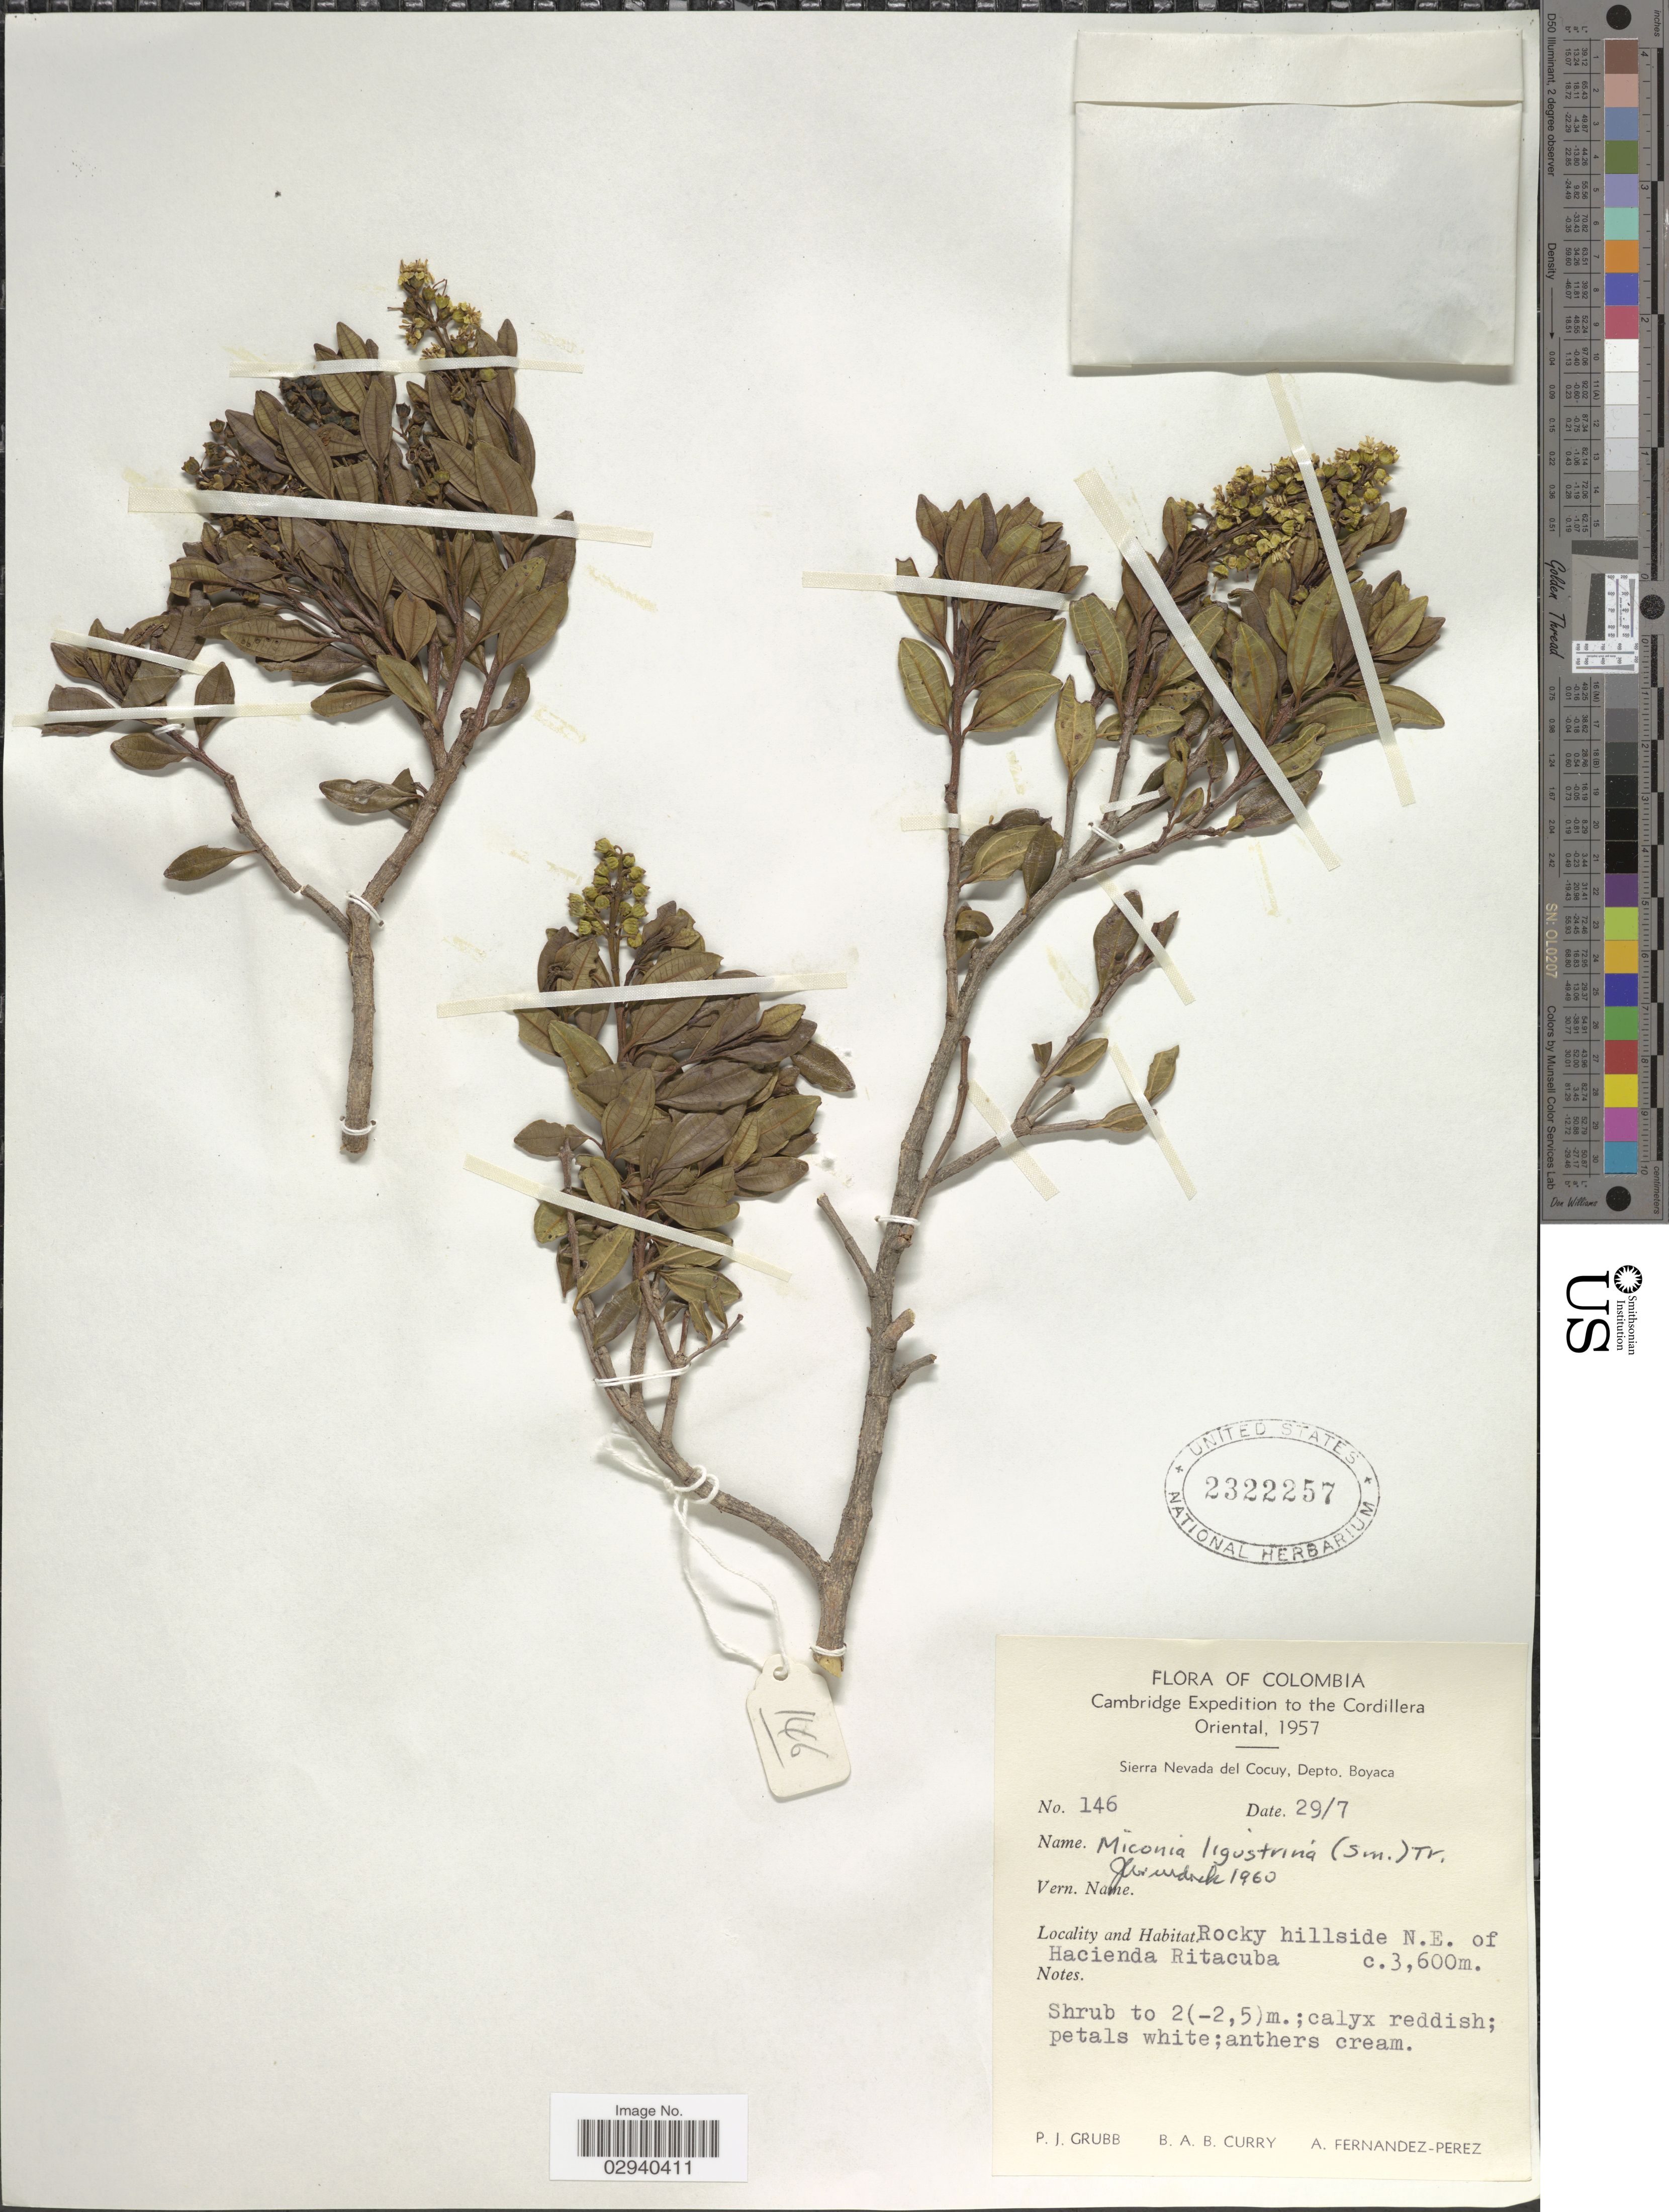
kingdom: Plantae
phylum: Tracheophyta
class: Magnoliopsida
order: Myrtales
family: Melastomataceae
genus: Miconia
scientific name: Miconia ligustrina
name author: (Sw.) Triana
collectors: P. J. Grubb, B. A. B. Curry & A. Fernández-Pérez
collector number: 146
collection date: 1957-07-29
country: Colombia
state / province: Boyacá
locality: Cordillera Oriental. Sierra Nevada del Cocuy, Depto. Boyaca. Rocky hillside N.E. of Hacienda Ritacuba.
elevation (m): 3600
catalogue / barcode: US 2322257